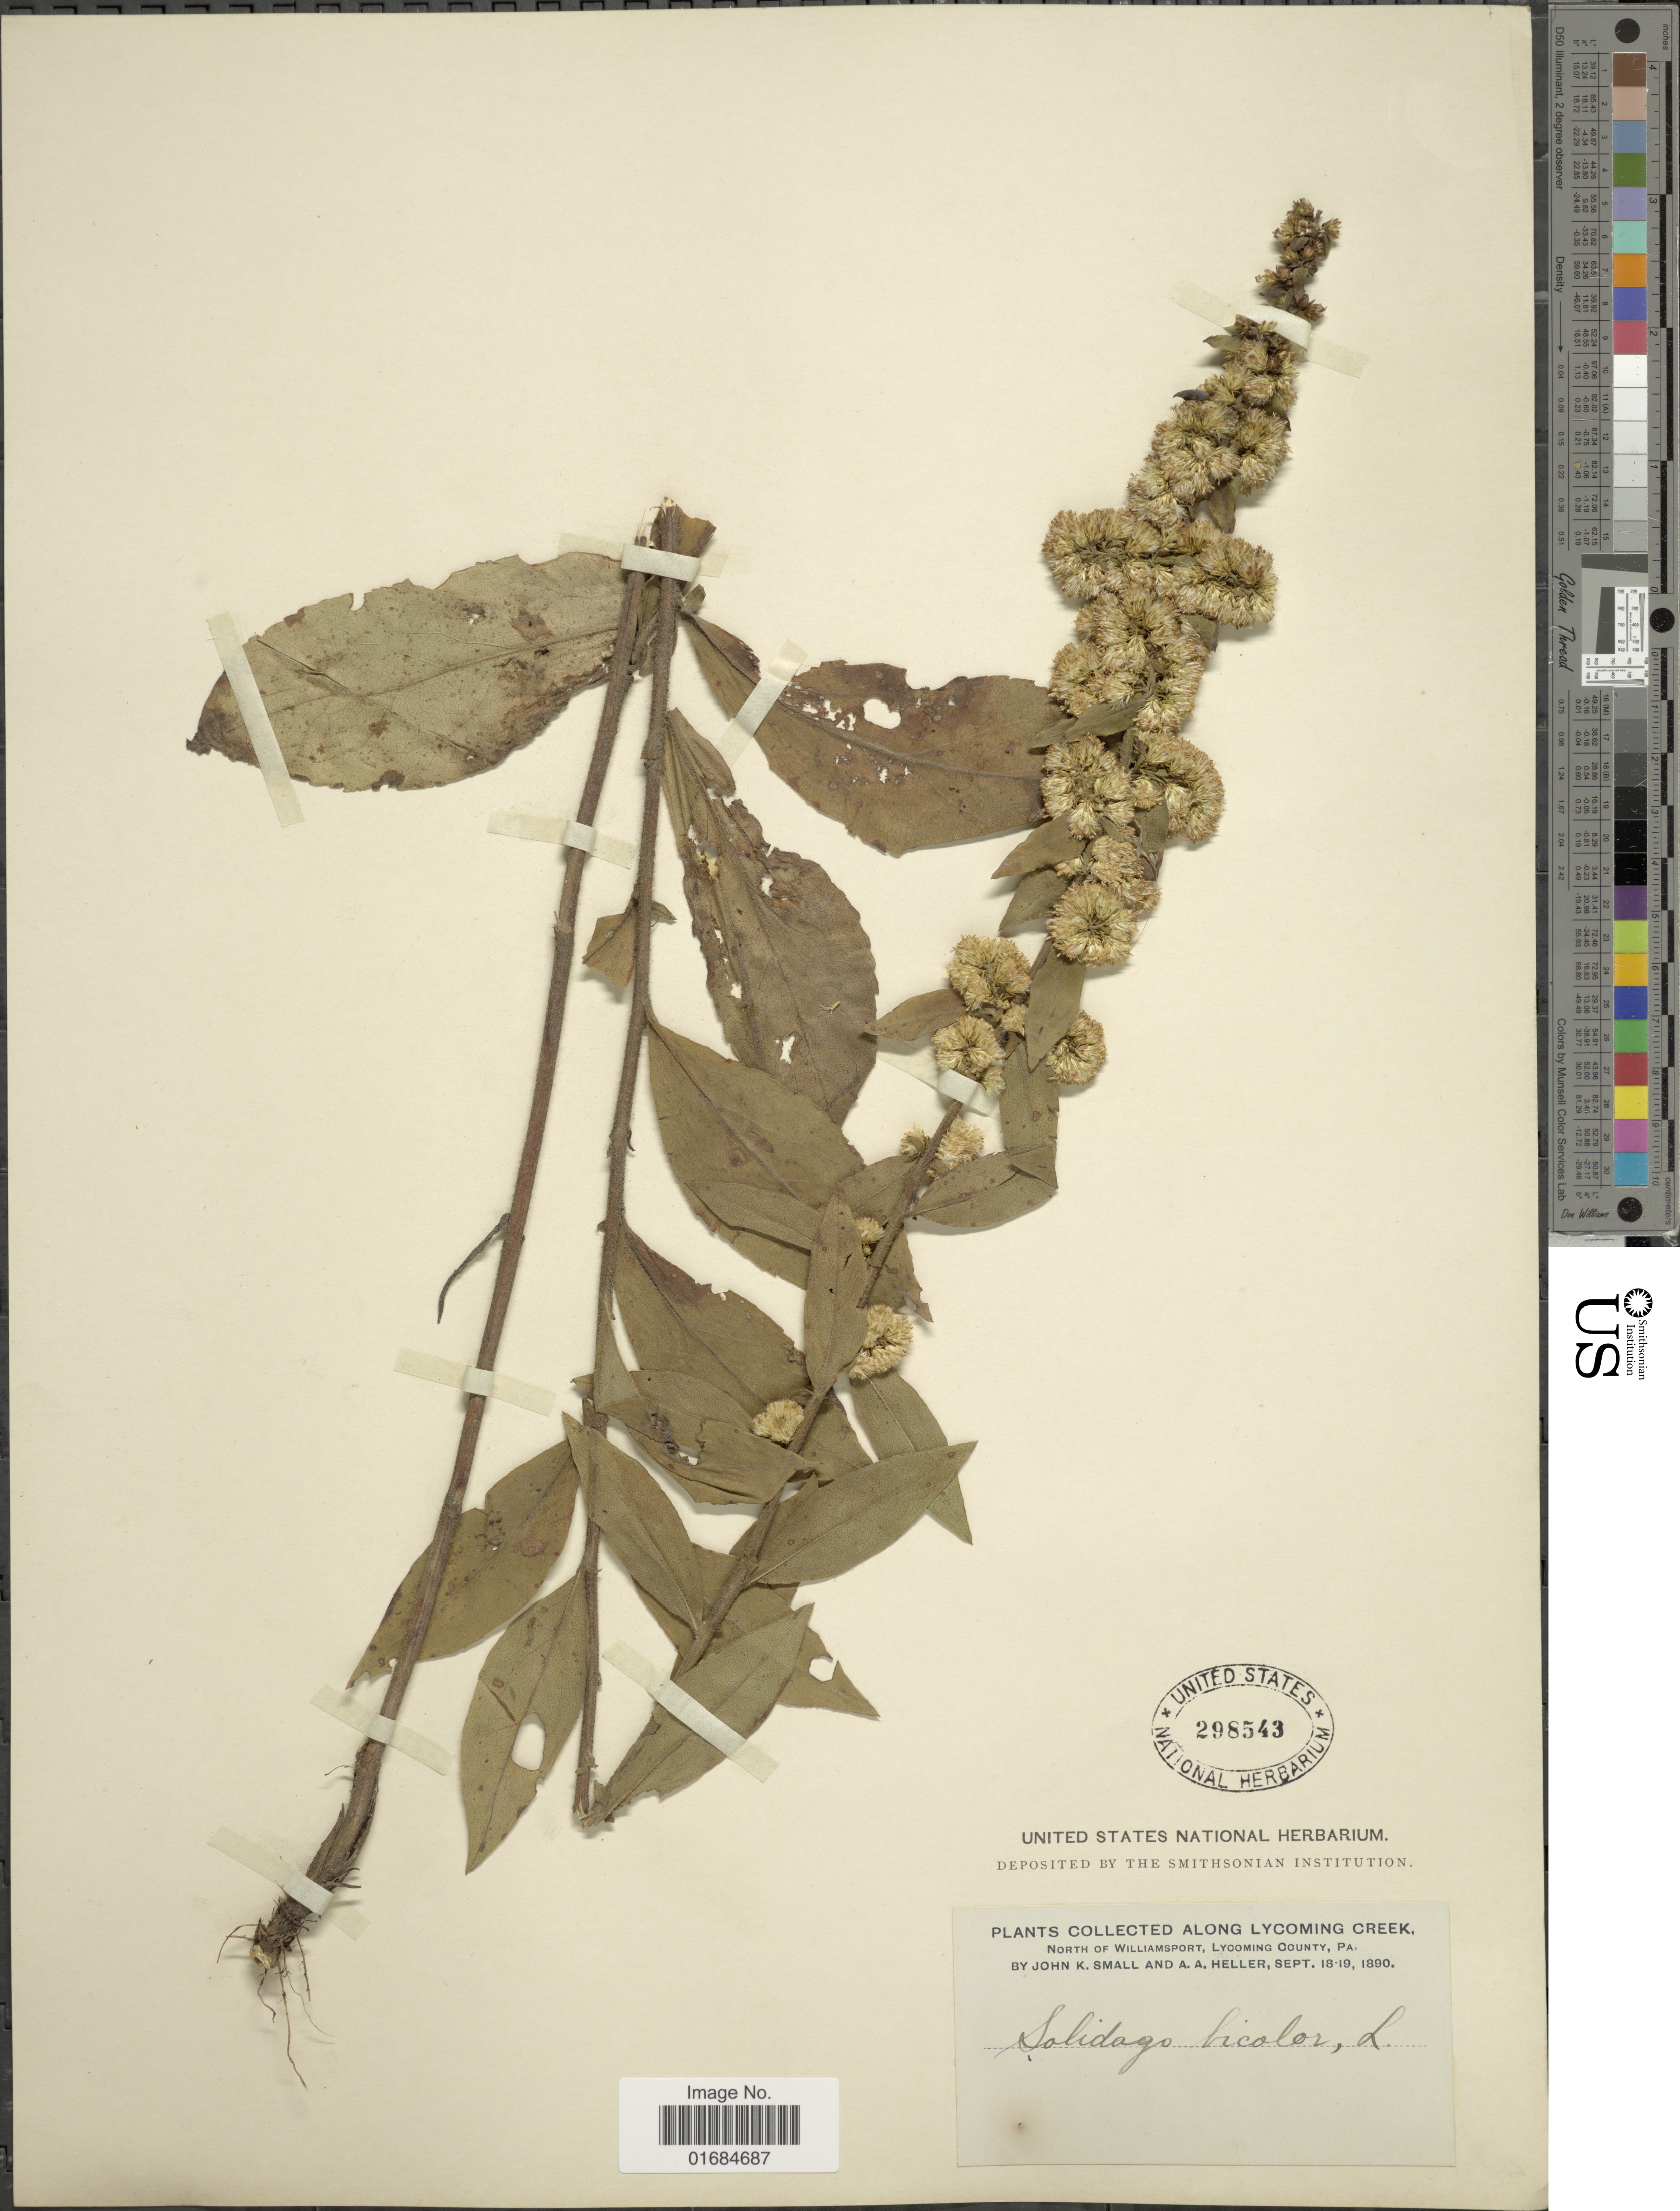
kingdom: Plantae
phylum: Tracheophyta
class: Magnoliopsida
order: Asterales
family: Asteraceae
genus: Solidago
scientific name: Solidago bicolor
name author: L.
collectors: J. K. Small & A. A. Heller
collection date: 1890-09-18/1890-09-19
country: United States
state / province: Pennsylvania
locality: Along Lycoming Creek, North of Williamsport, Lycoming County, Pa.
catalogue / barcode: US 298543